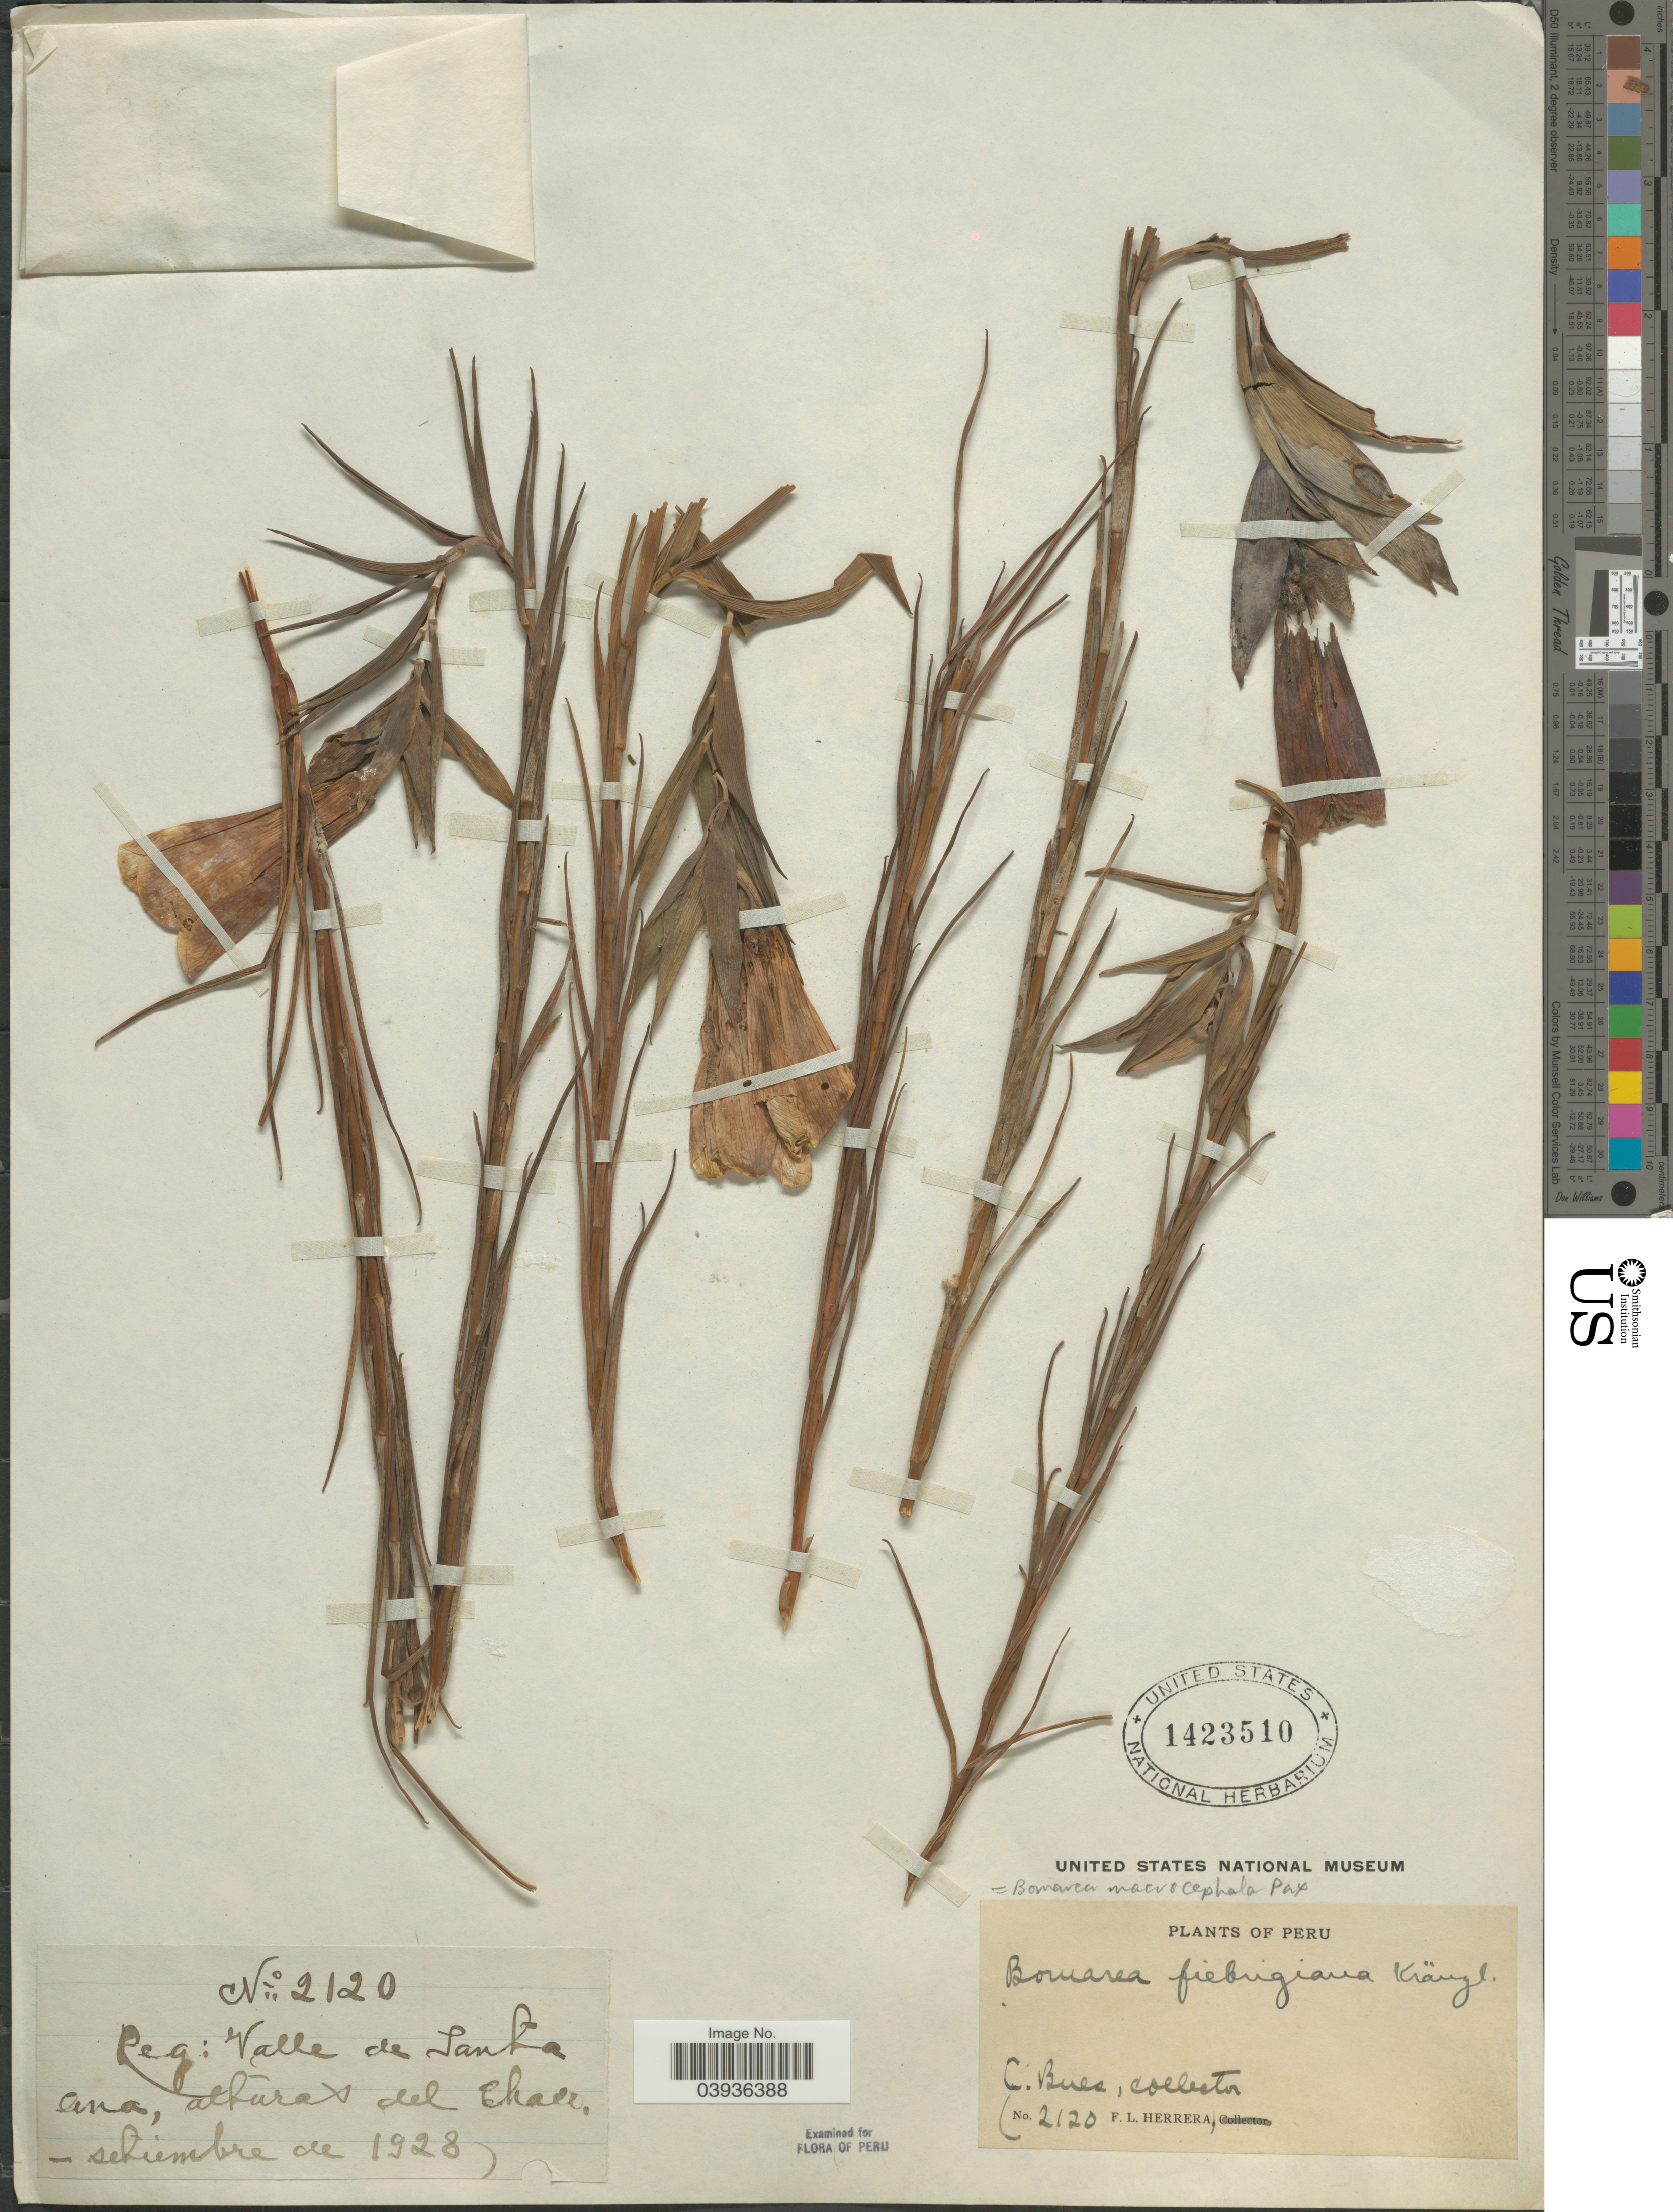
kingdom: Plantae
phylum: Tracheophyta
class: Liliopsida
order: Liliales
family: Alstroemeriaceae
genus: Bomarea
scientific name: Bomarea fiebrigiana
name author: Kraenzl.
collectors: C. Bues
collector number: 2120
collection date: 1928-09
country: Peru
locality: Reg: Valle de Santa Ana, alturas del Chaco.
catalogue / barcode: US 1423510